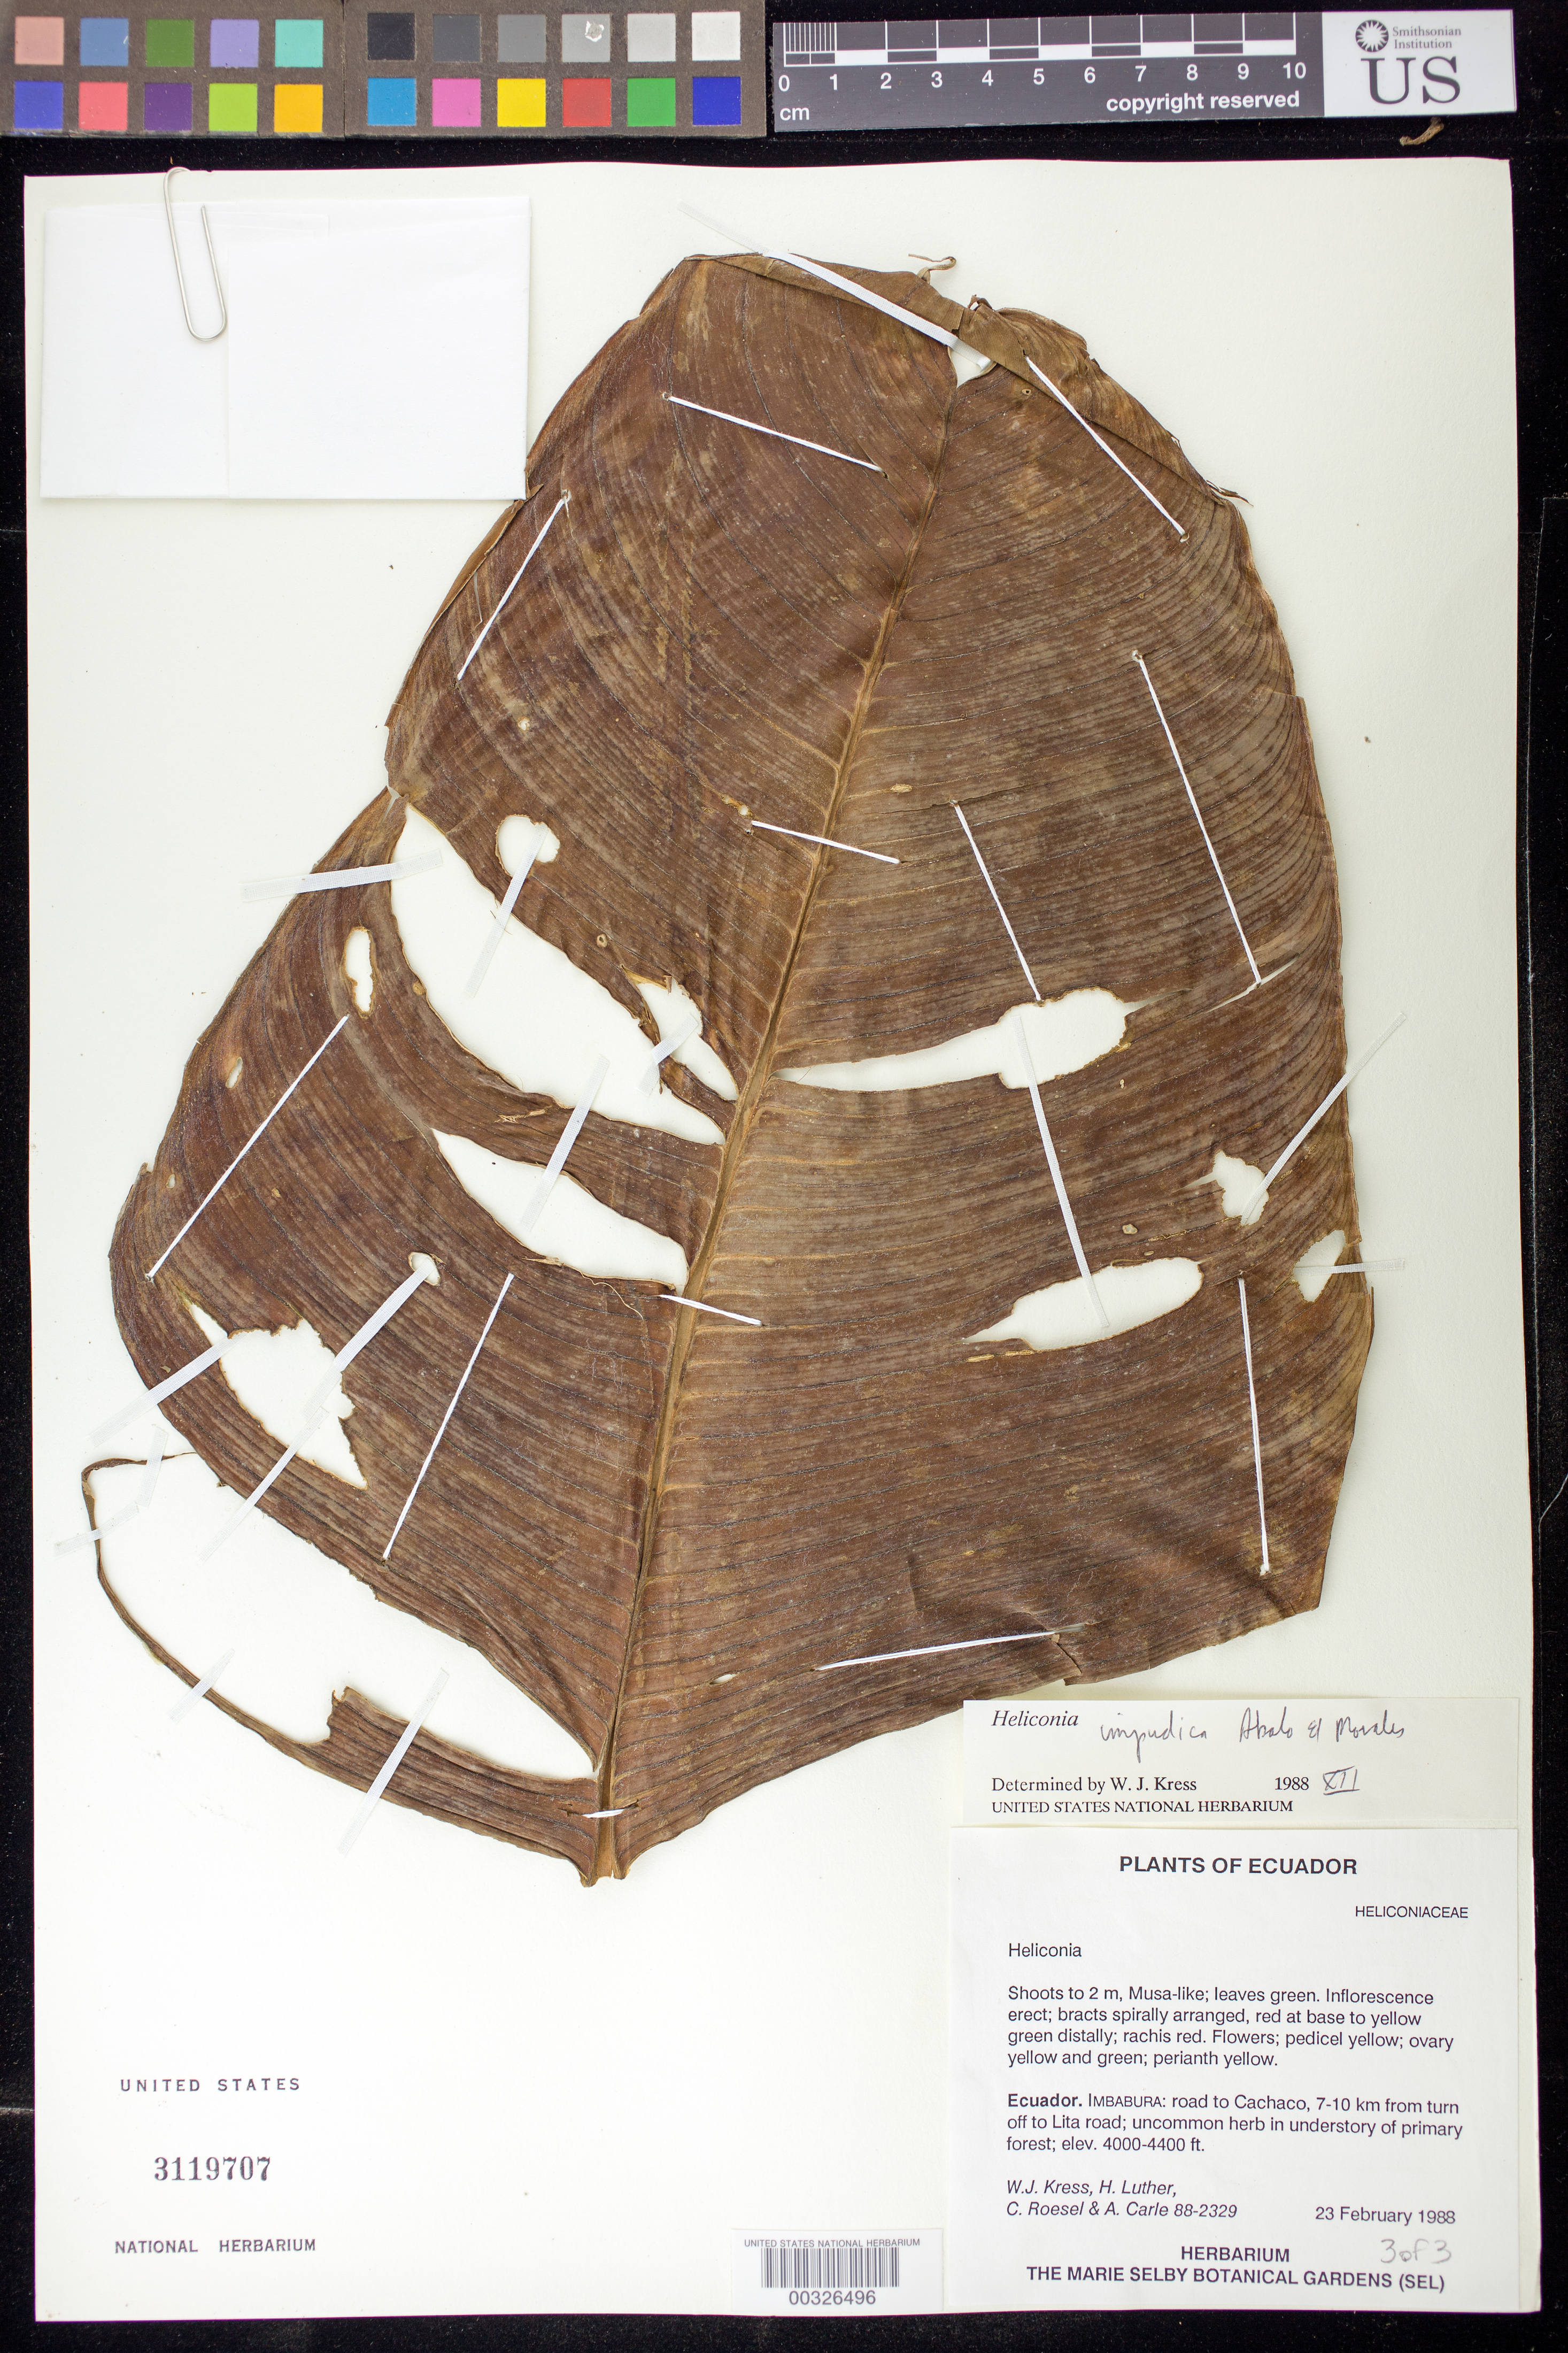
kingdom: Plantae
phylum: Tracheophyta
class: Liliopsida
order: Zingiberales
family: Heliconiaceae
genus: Heliconia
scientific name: Heliconia impudica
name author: Abalo & Morales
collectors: W. J. Kress, Harry E. Luther, C. S. Roesel & A. Carle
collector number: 88-2329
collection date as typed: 23 Feb 1988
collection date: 1988-02-23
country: Ecuador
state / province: Imbabura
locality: Road to Cachaco, 7-10 km from turn of L to Lita road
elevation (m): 1219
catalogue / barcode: US 3119707